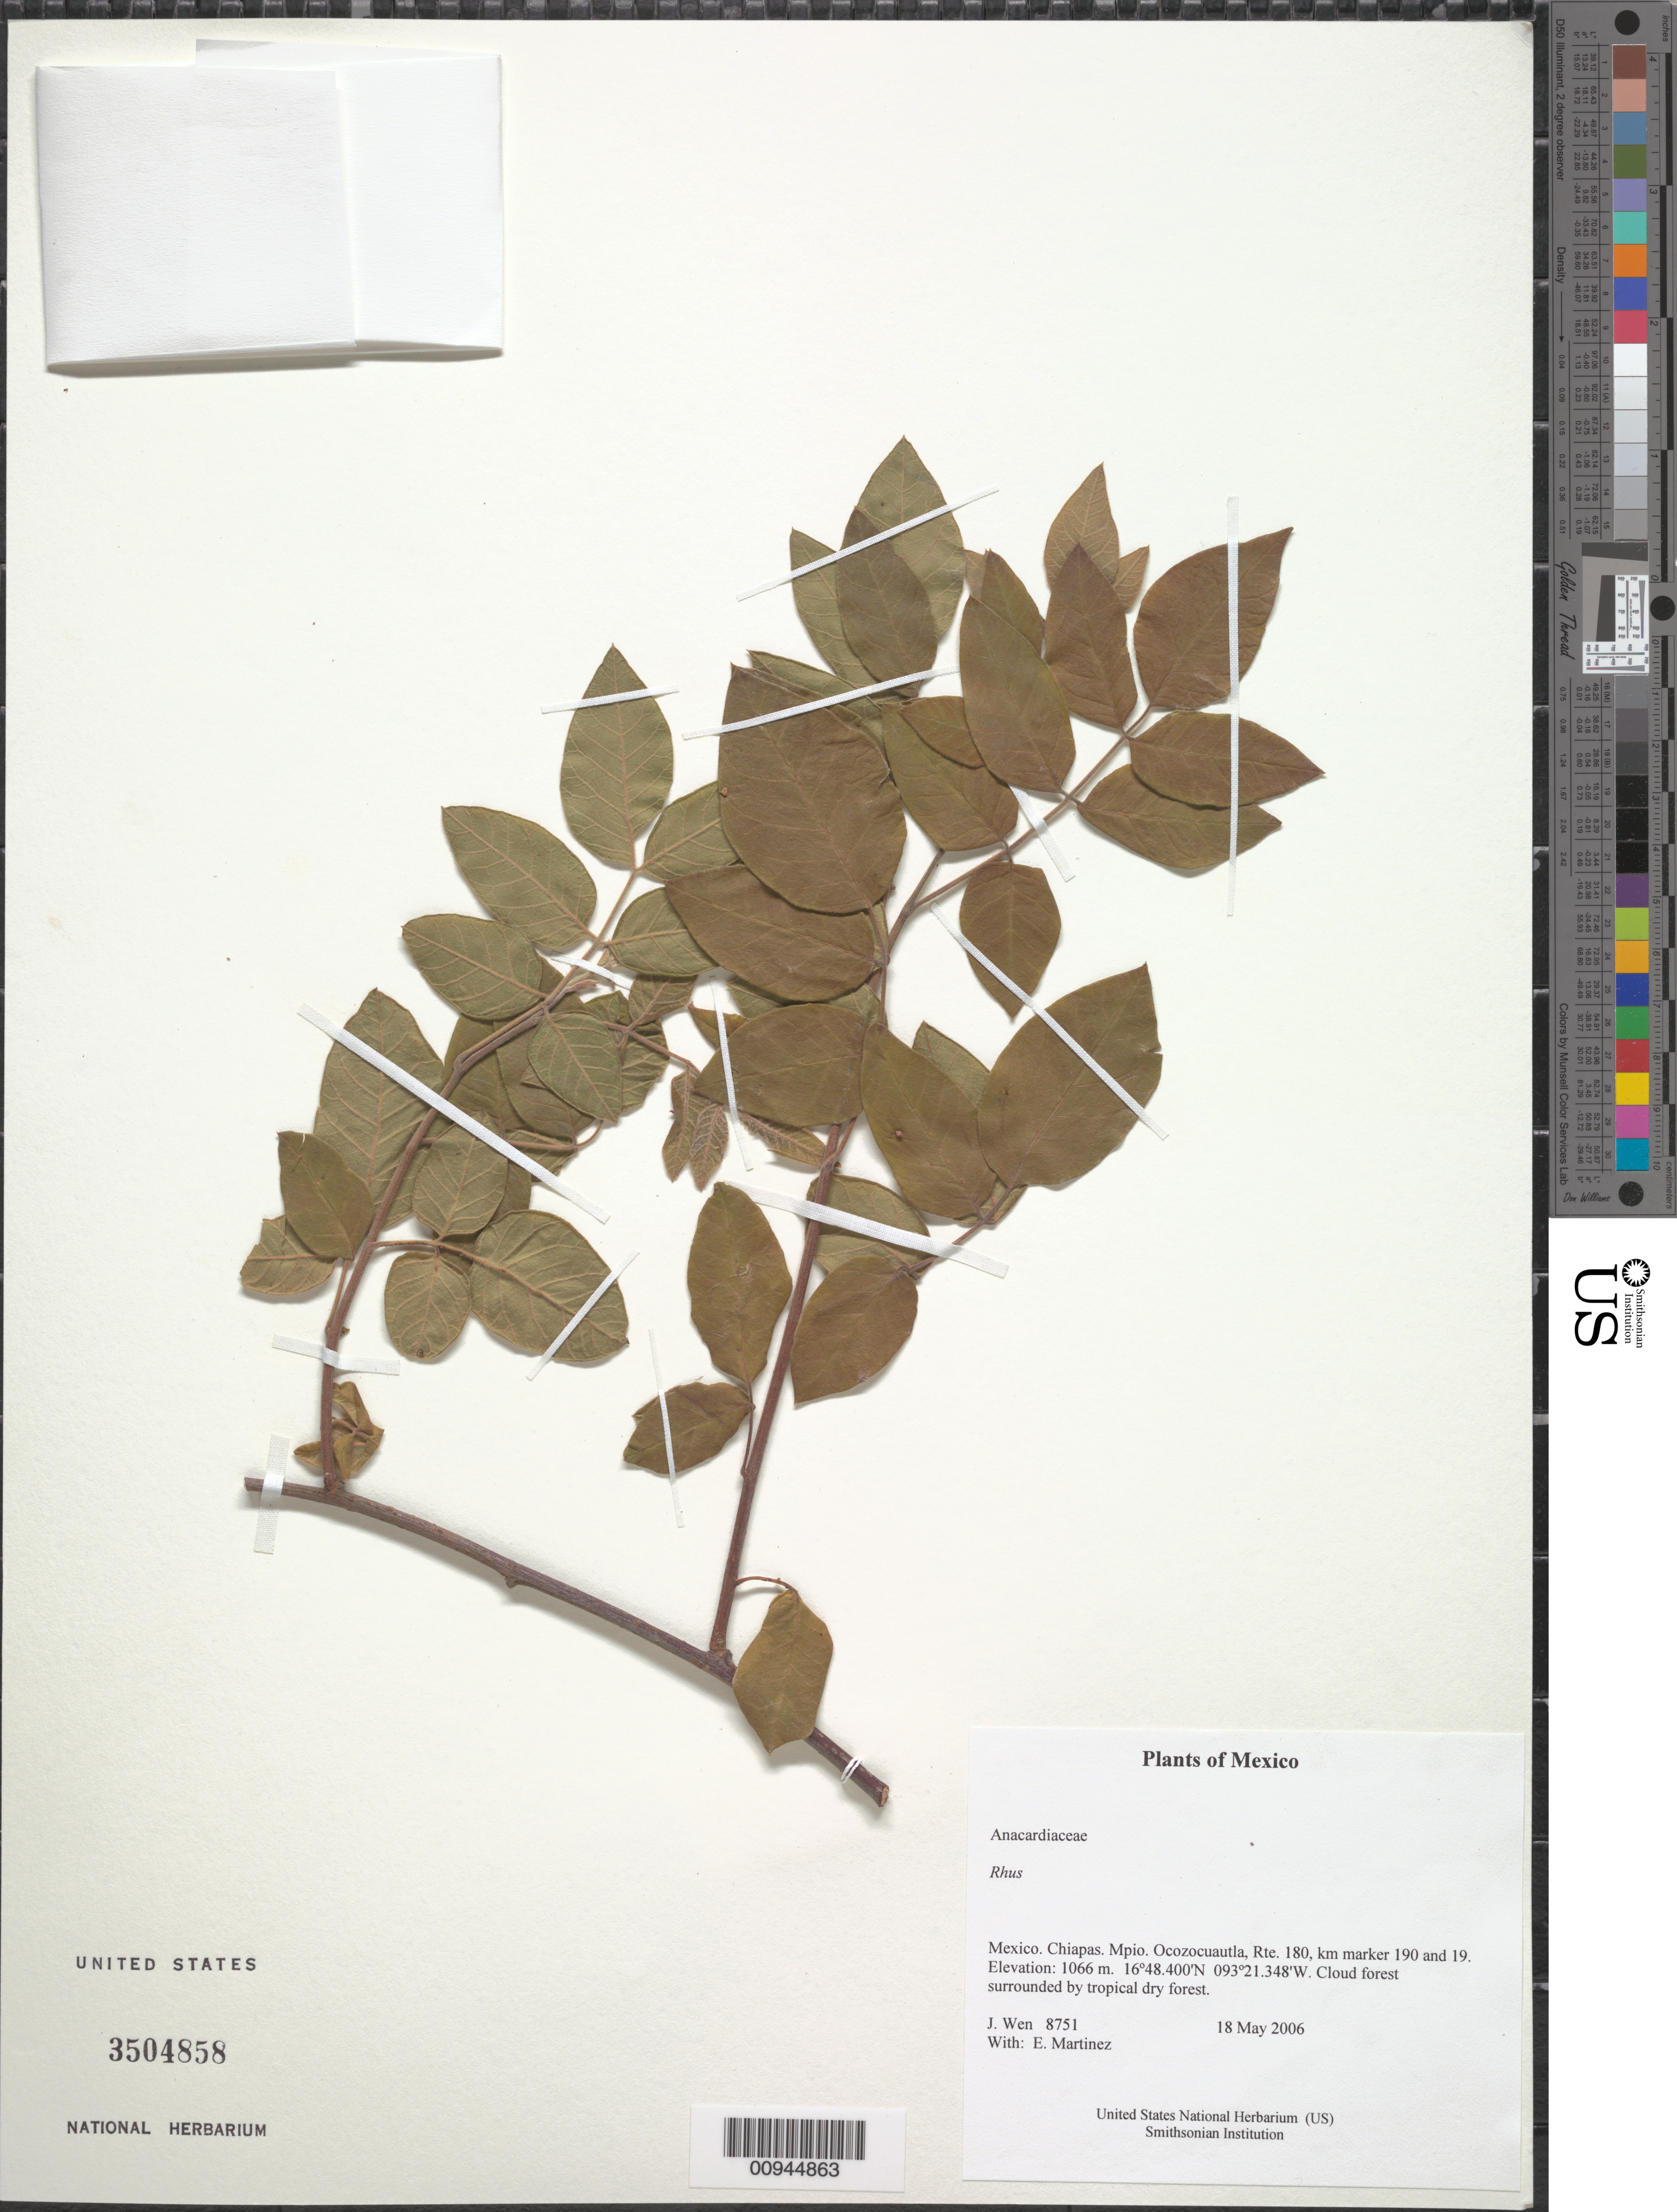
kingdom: Plantae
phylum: Tracheophyta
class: Magnoliopsida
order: Sapindales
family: Anacardiaceae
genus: Rhus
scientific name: Rhus terebinthifolia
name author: Schltdl. & Cham.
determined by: Mitchell, John D.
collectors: J. Wen & E. Martínez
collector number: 8751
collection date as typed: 18 May 2006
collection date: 2006-05-18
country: Mexico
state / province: Chiapas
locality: Mpio. Ocozocuautla, Rte. 180, km marker 190 and 19.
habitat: Cloud forest surrounded by tropical dry forest.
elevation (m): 1066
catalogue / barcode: US 3504858